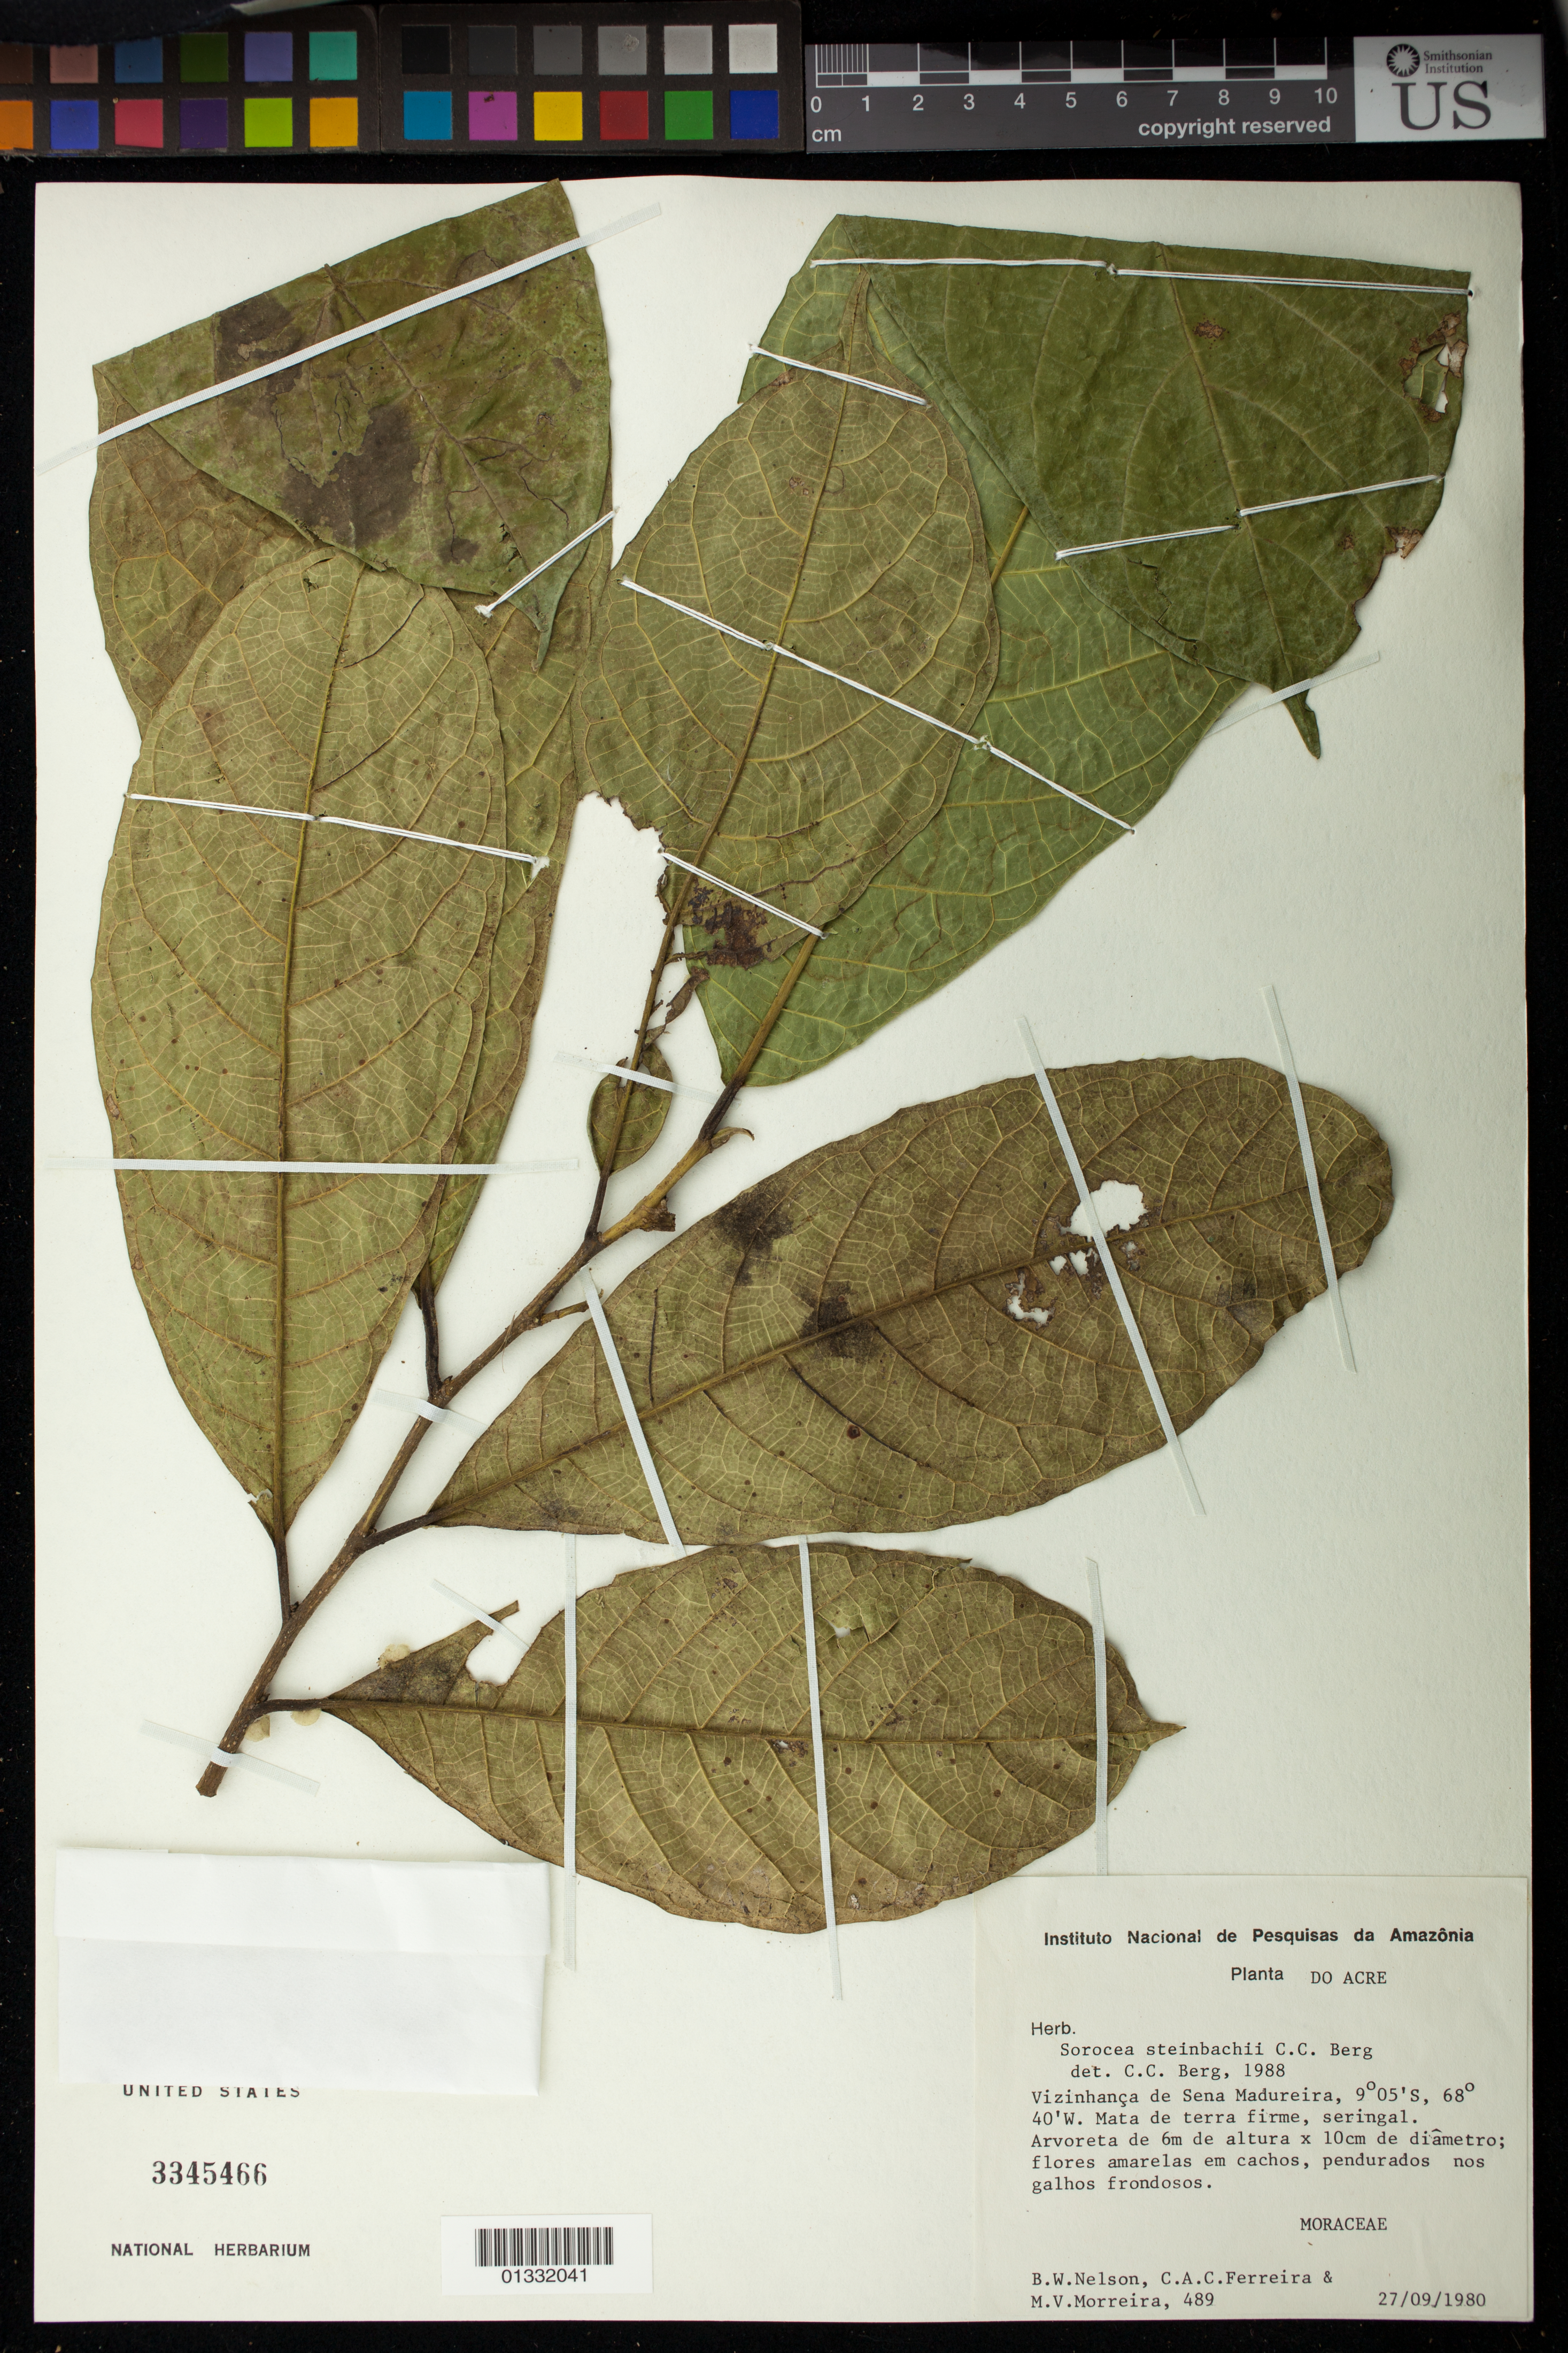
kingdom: Plantae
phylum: Tracheophyta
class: Magnoliopsida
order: Rosales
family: Moraceae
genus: Sorocea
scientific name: Sorocea steinbachii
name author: C.C. Berg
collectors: B. W. Nelson, C. A. Cid Ferreira & M. Morreira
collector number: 489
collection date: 1980-09-27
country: Brazil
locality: Vizinhança de Sena Madureira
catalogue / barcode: US 3345466